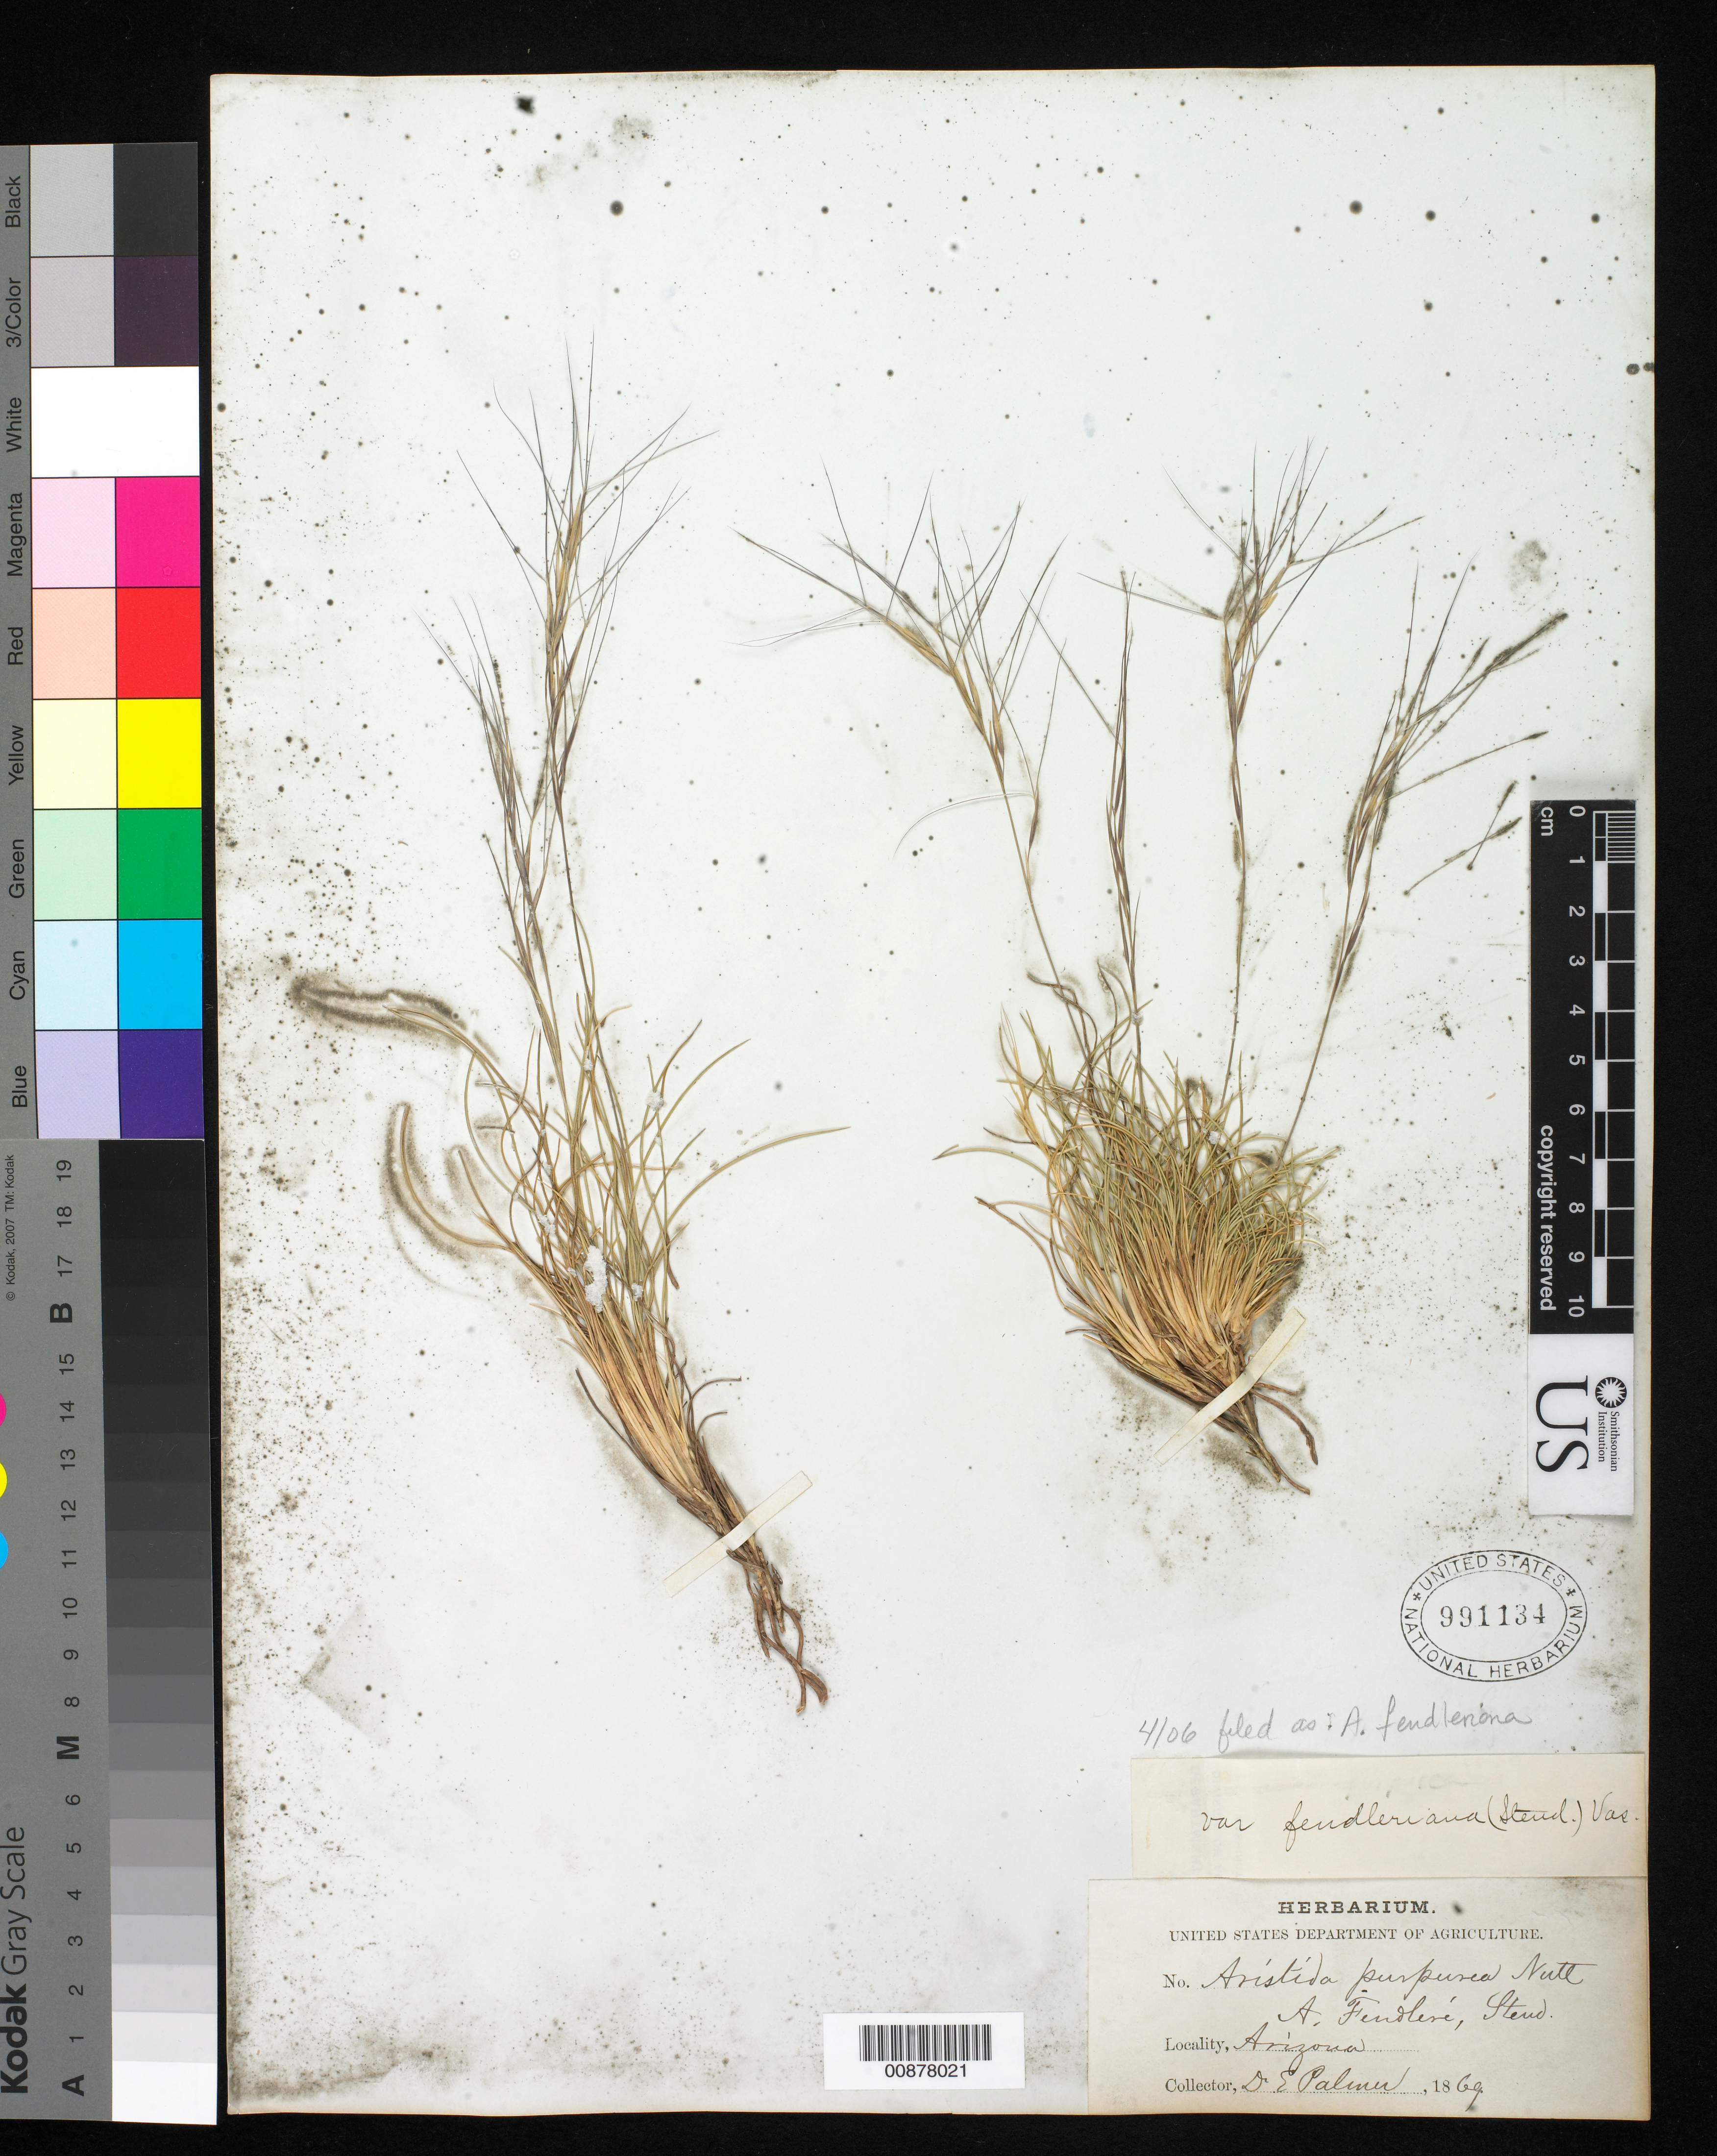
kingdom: Plantae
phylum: Tracheophyta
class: Liliopsida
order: Poales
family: Poaceae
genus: Aristida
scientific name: Aristida purpurea var. fendleriana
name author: (Steud.) Vasey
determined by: Poaceae Reorganization Project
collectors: E. Palmer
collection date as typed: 1869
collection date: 1869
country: United States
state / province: Arizona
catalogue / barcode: US 991134